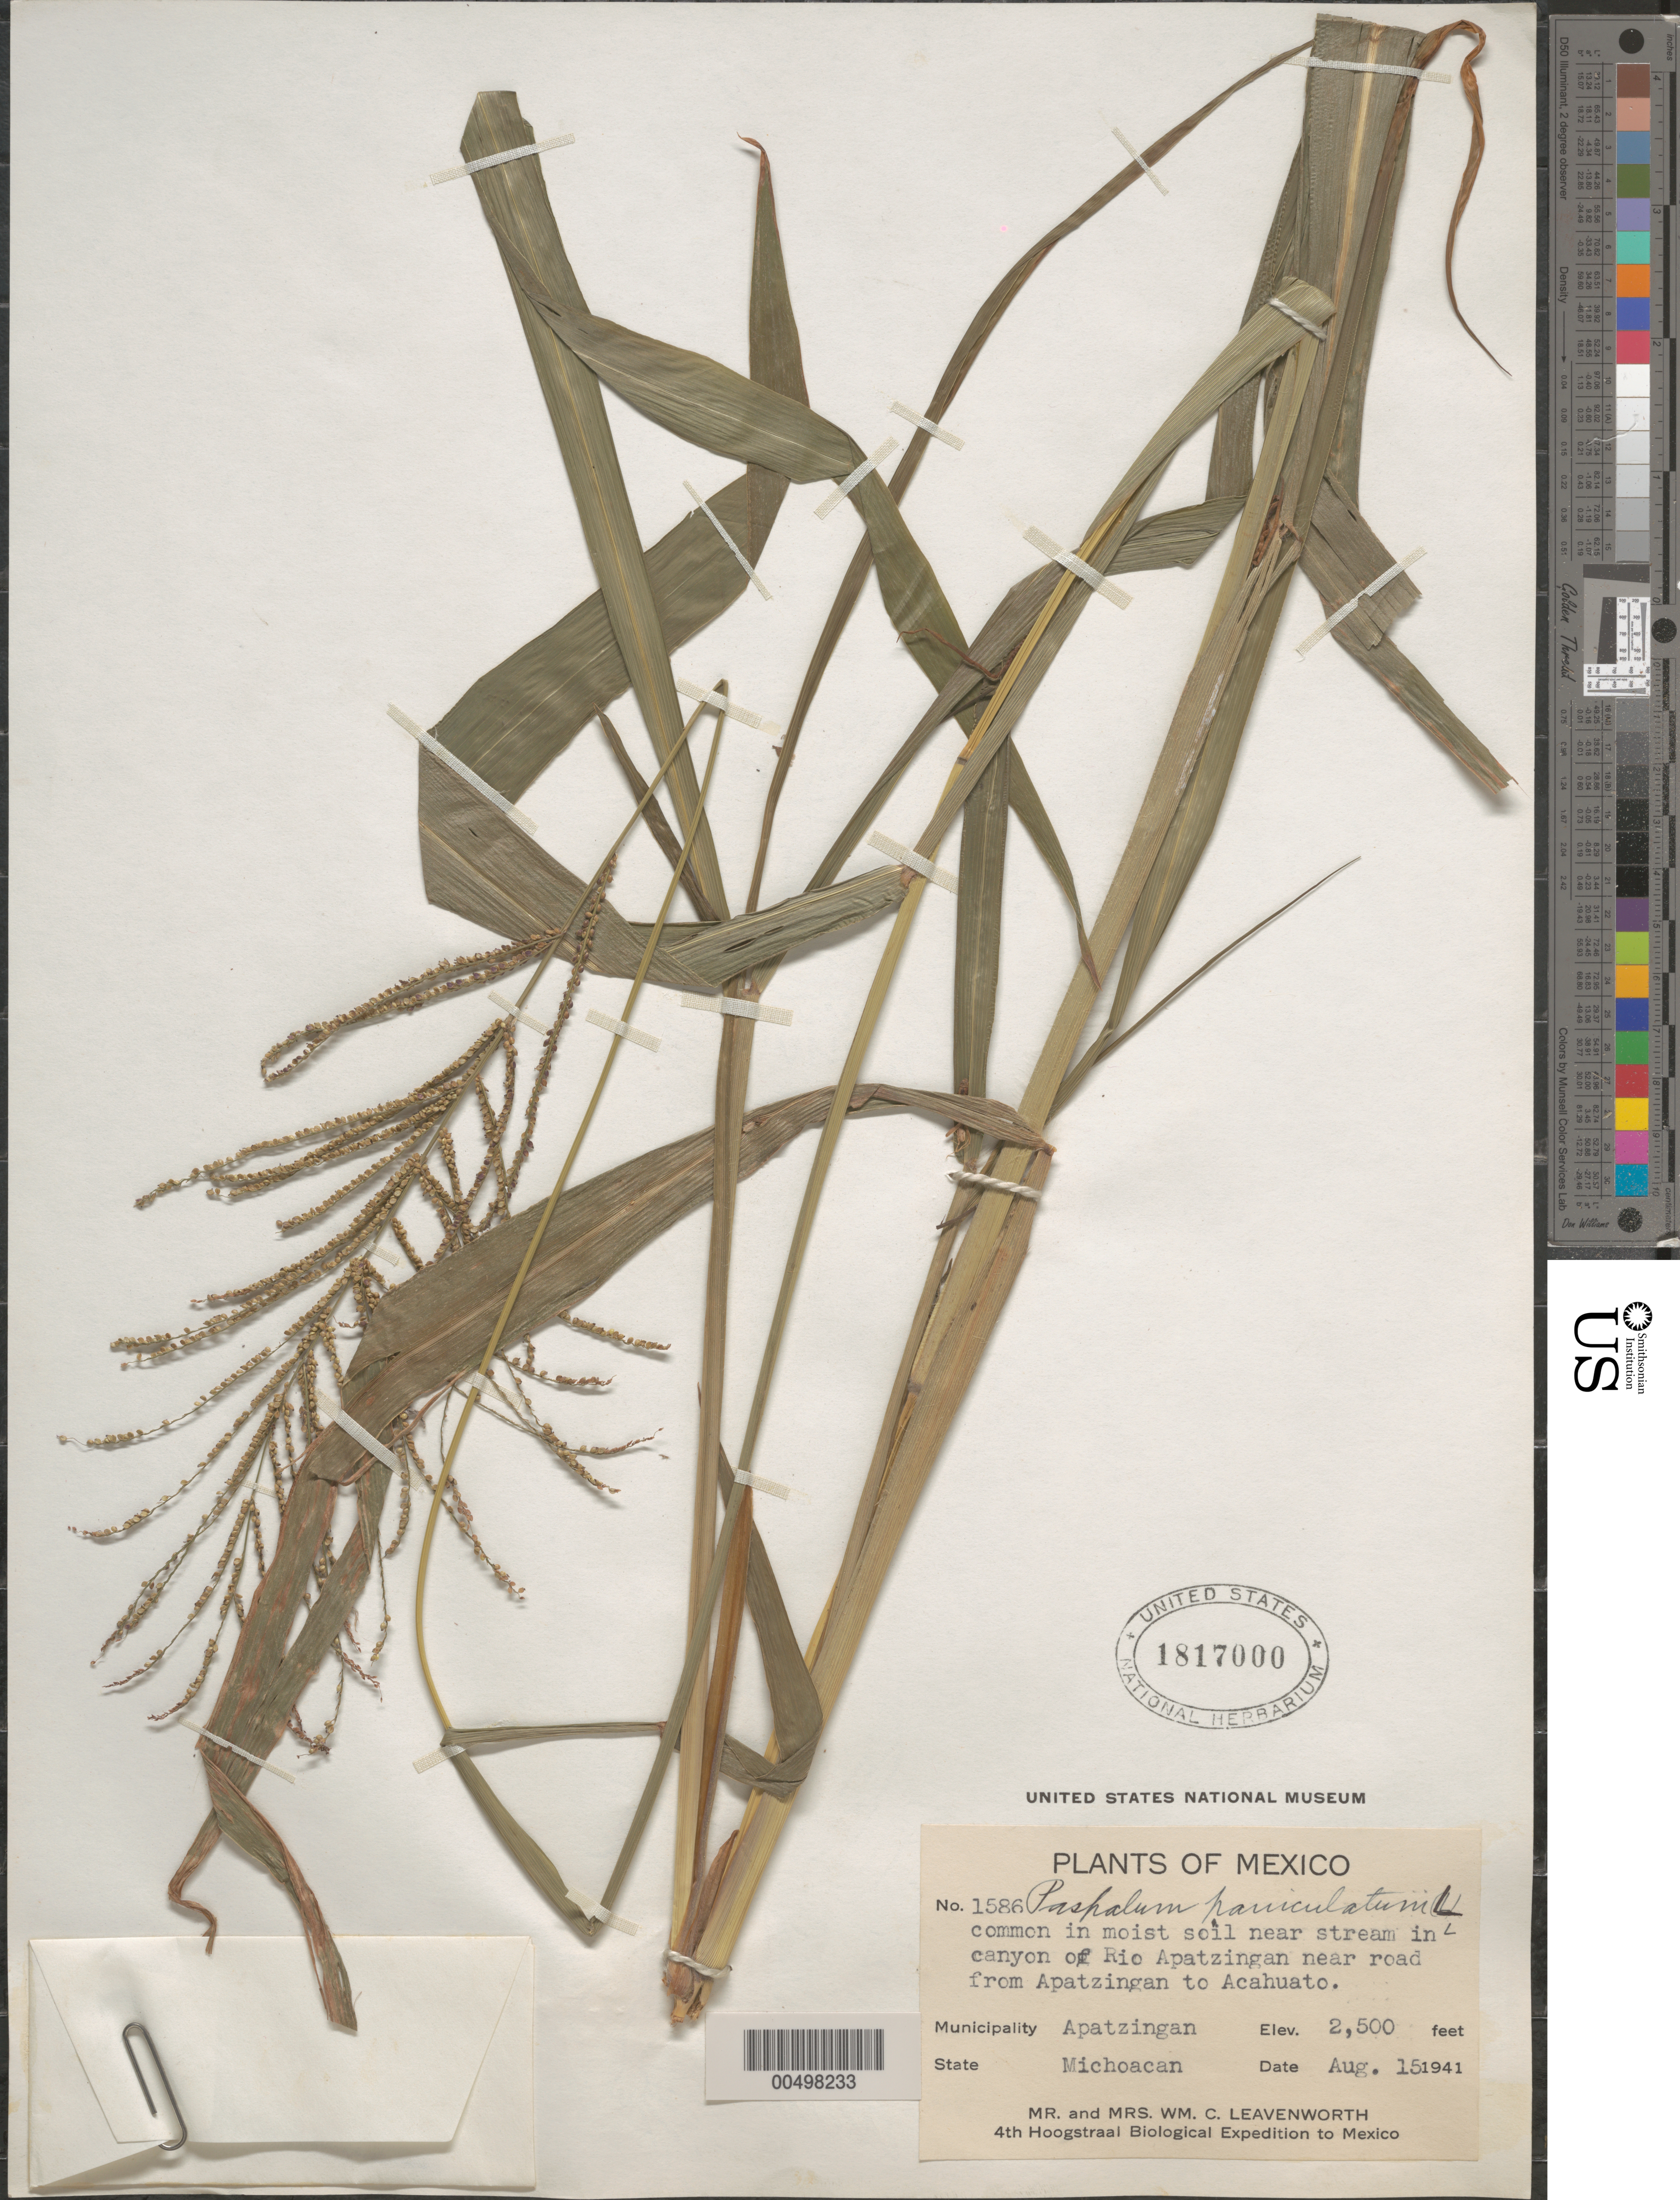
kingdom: Plantae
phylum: Tracheophyta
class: Liliopsida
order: Poales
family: Poaceae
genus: Paspalum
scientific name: Paspalum paniculatum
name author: L.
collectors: W. C. Leavenworth & -. Leavenworth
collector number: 1586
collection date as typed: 15 Aug 1941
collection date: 1941-08-15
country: Mexico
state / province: Michoacán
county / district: Apatzingan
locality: In canyon of Rio Apatzingan near rd from Apatzingan to Acahuato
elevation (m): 762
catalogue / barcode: US 1817000